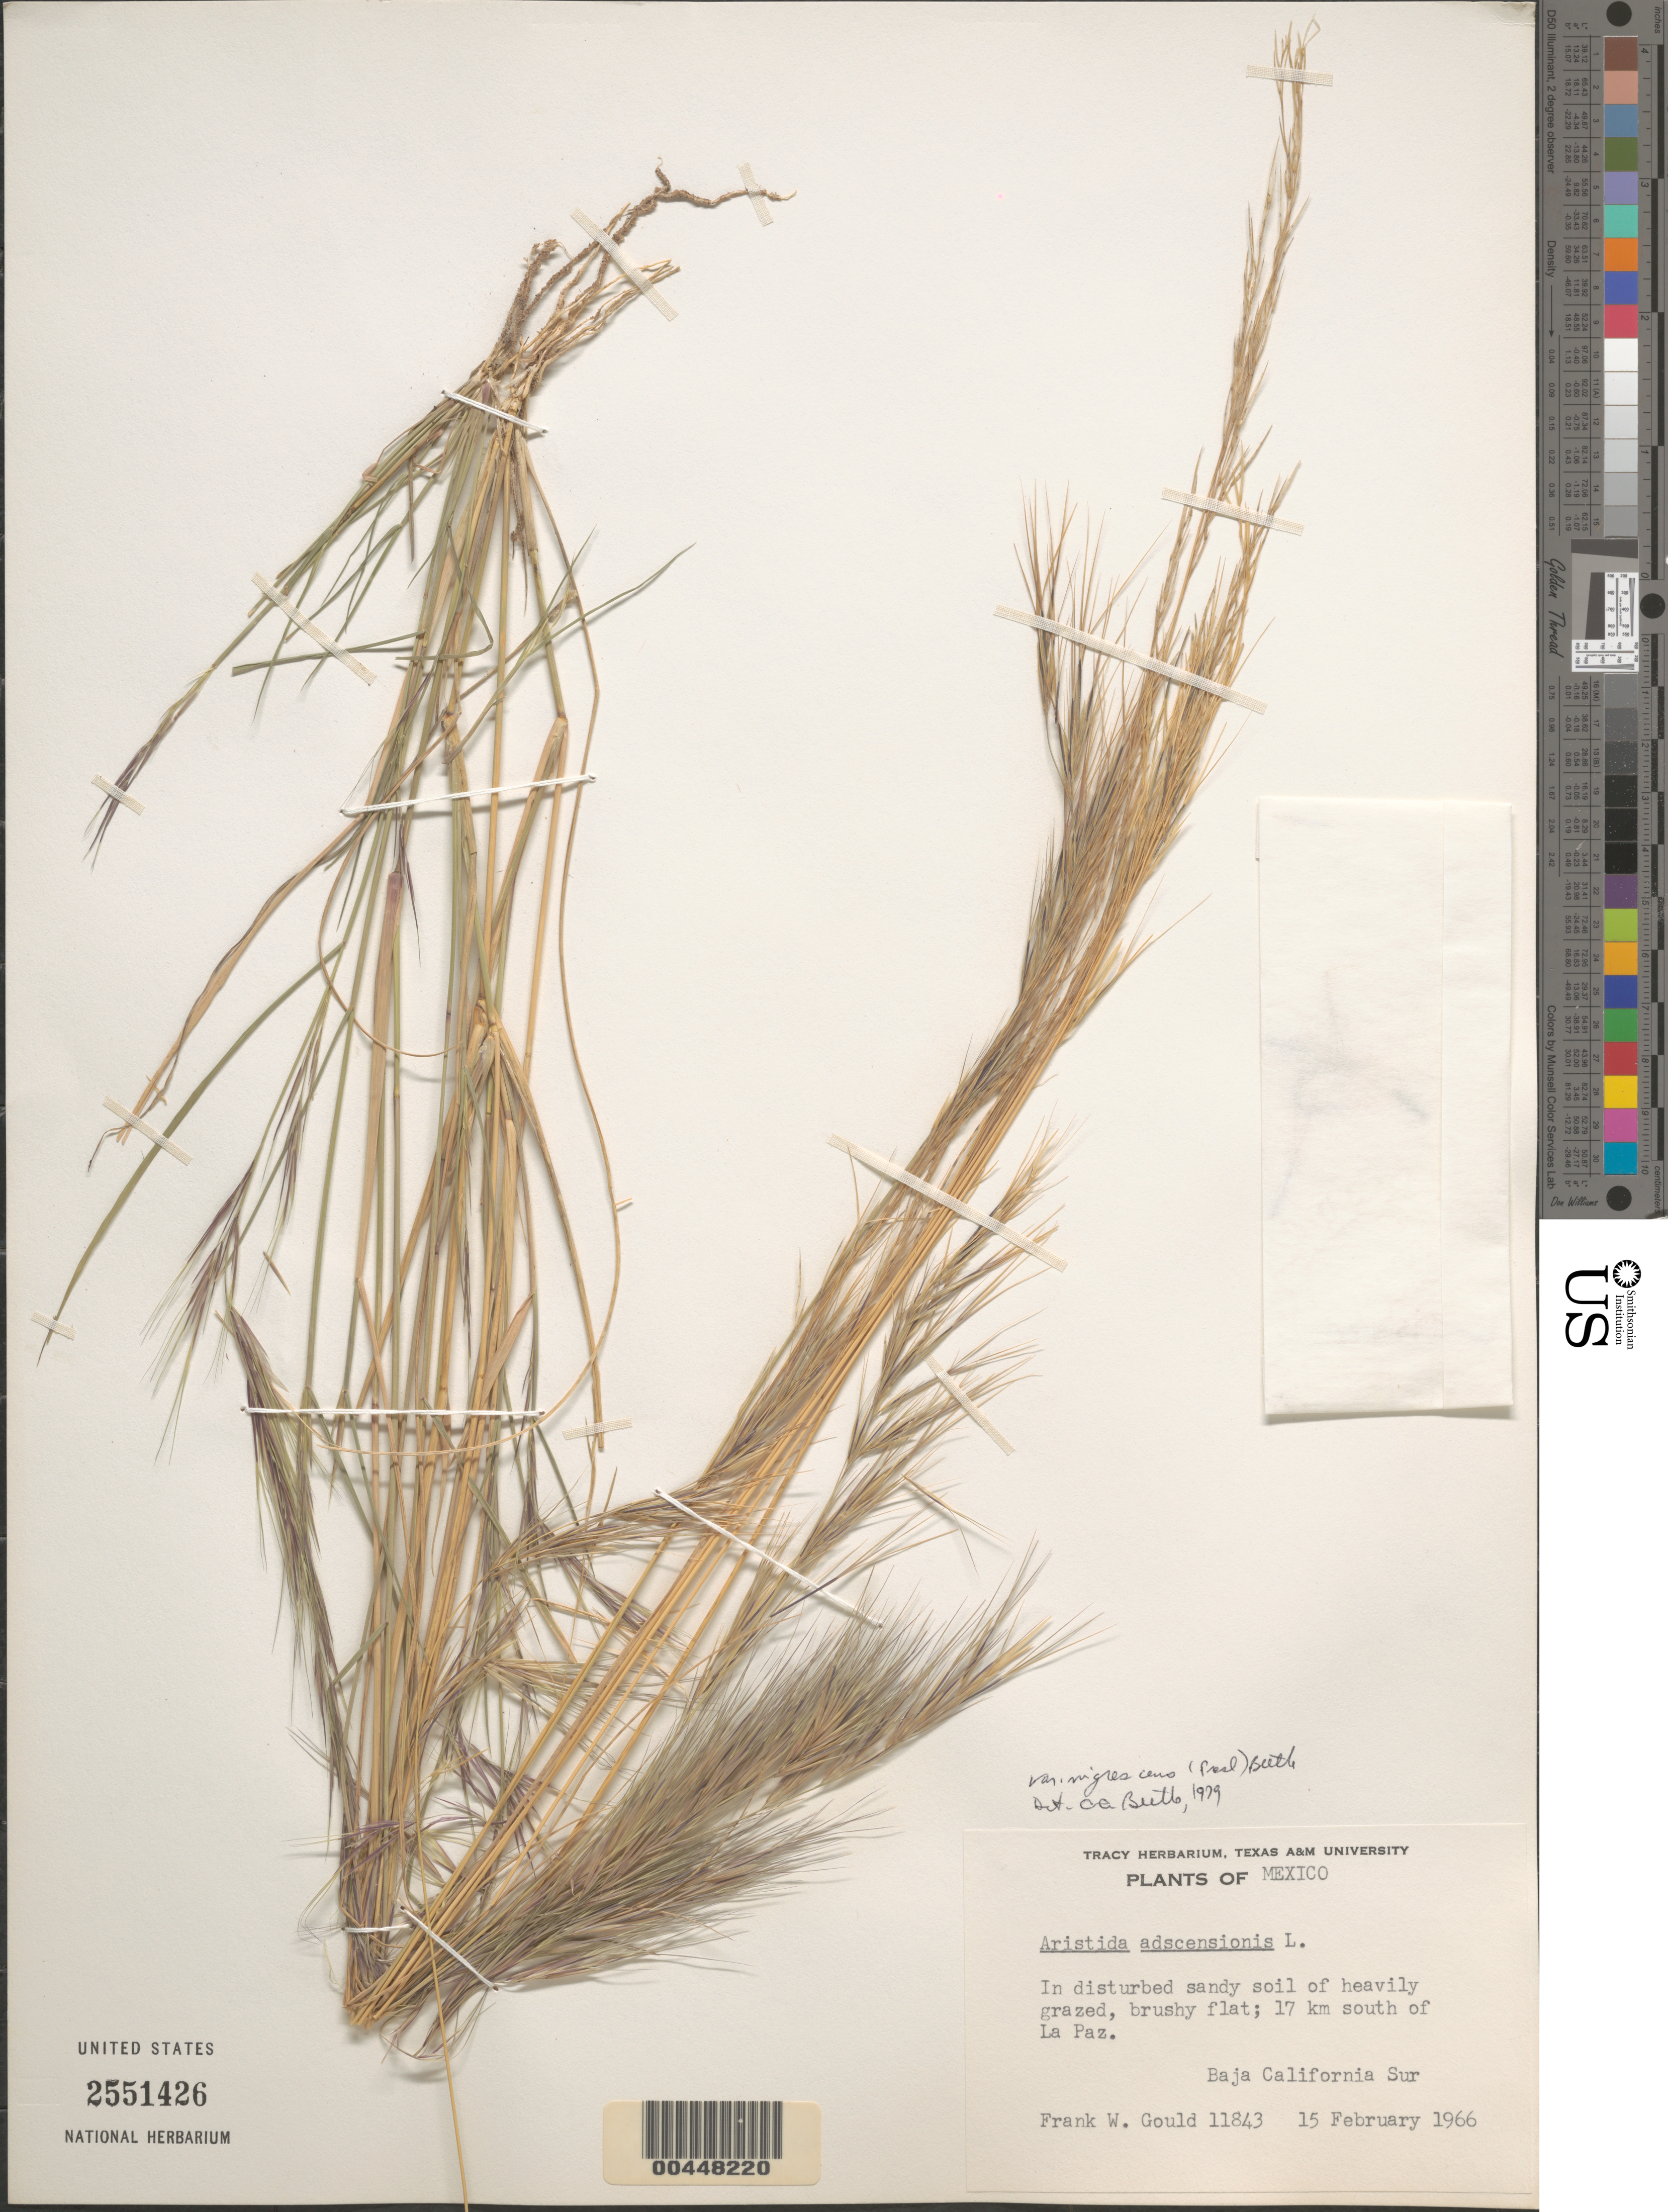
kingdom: Plantae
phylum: Tracheophyta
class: Liliopsida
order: Poales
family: Poaceae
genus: Aristida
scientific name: Aristida adscensionis var. nigrescens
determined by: Beetle, O. A.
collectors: F. W. Gould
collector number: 11843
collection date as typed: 15 Feb 1966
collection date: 1966-02-15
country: Mexico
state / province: Baja California Sur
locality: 17 km S of La Paz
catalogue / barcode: US 2551426